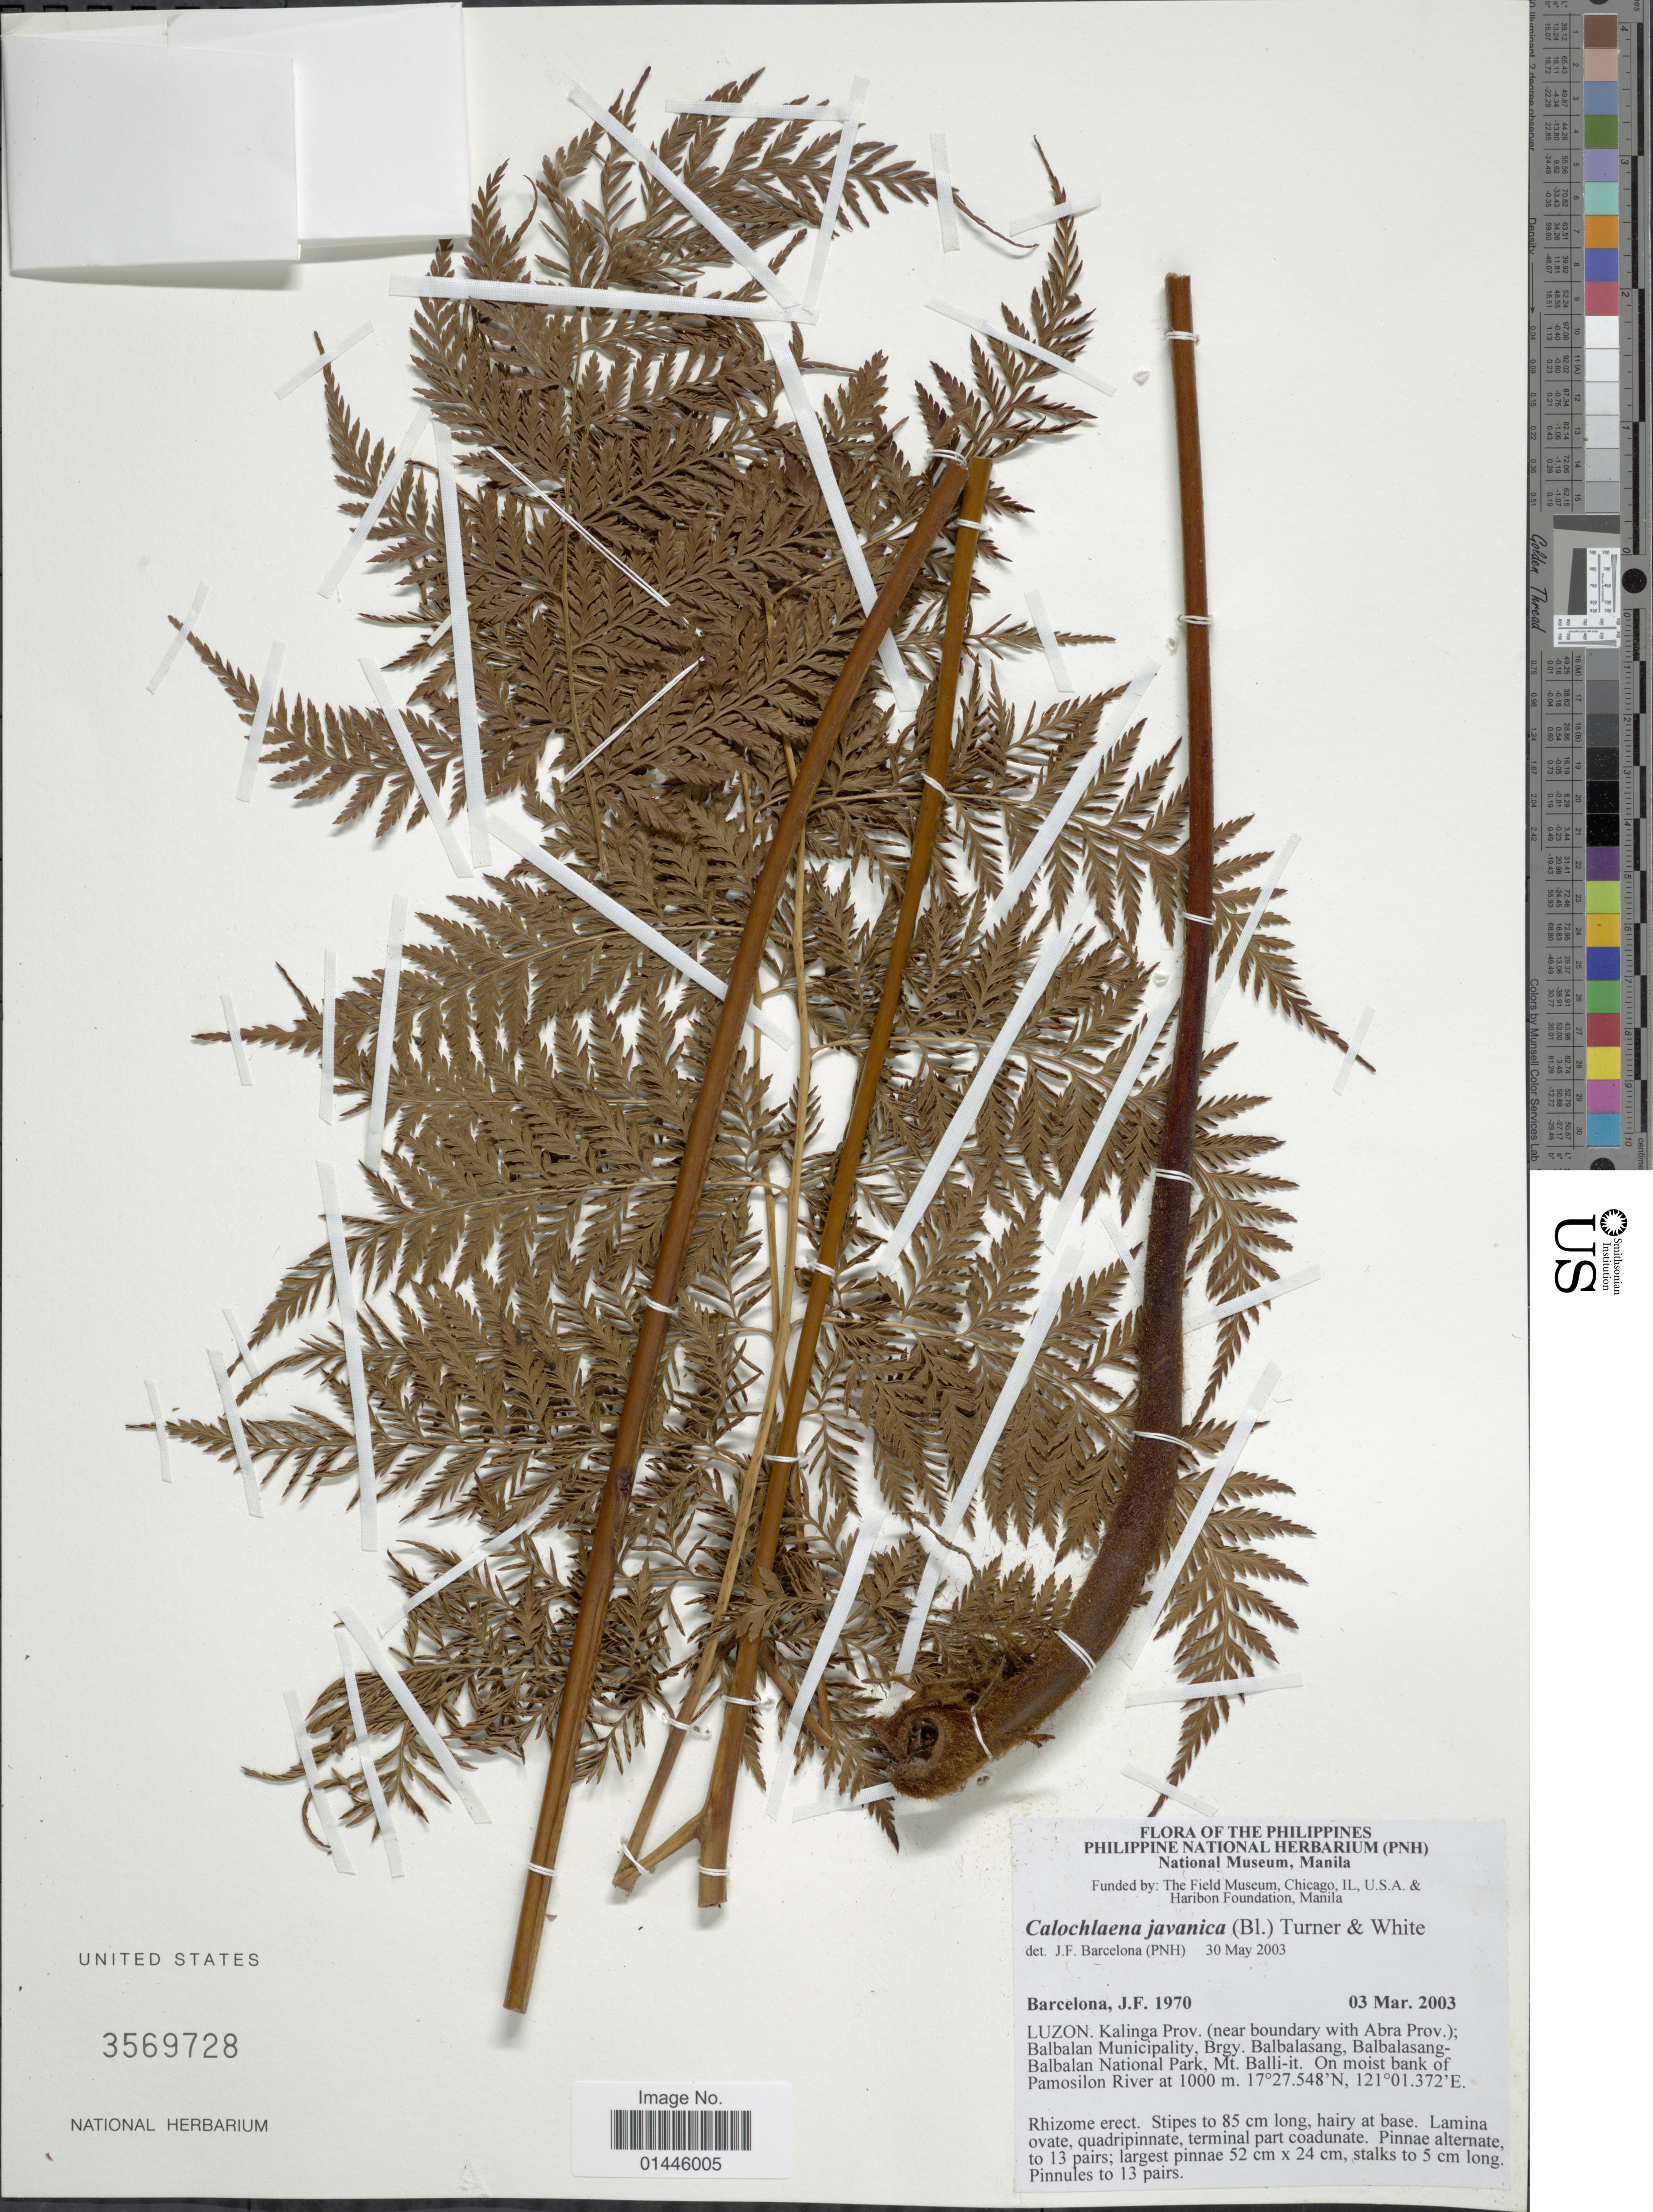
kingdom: Plantae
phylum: Tracheophyta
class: Polypodiopsida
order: Cyatheales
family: Dicksoniaceae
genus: Calochlaena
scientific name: Calochlaena javanica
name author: (Blume) M.D. Turner & R.A. White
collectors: J. F. Barcelona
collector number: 1970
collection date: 2003-03-03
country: Philippines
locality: Luzon, Kalinga Prov. (near boundary with Abra Prov.); Balbalan Municipality, Brgy. Balbalasang, Balbalasang-Balbalan National Park, Mt. Balli-it, on moist bank of Pamosilon River.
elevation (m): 1000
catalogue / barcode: US 3569728